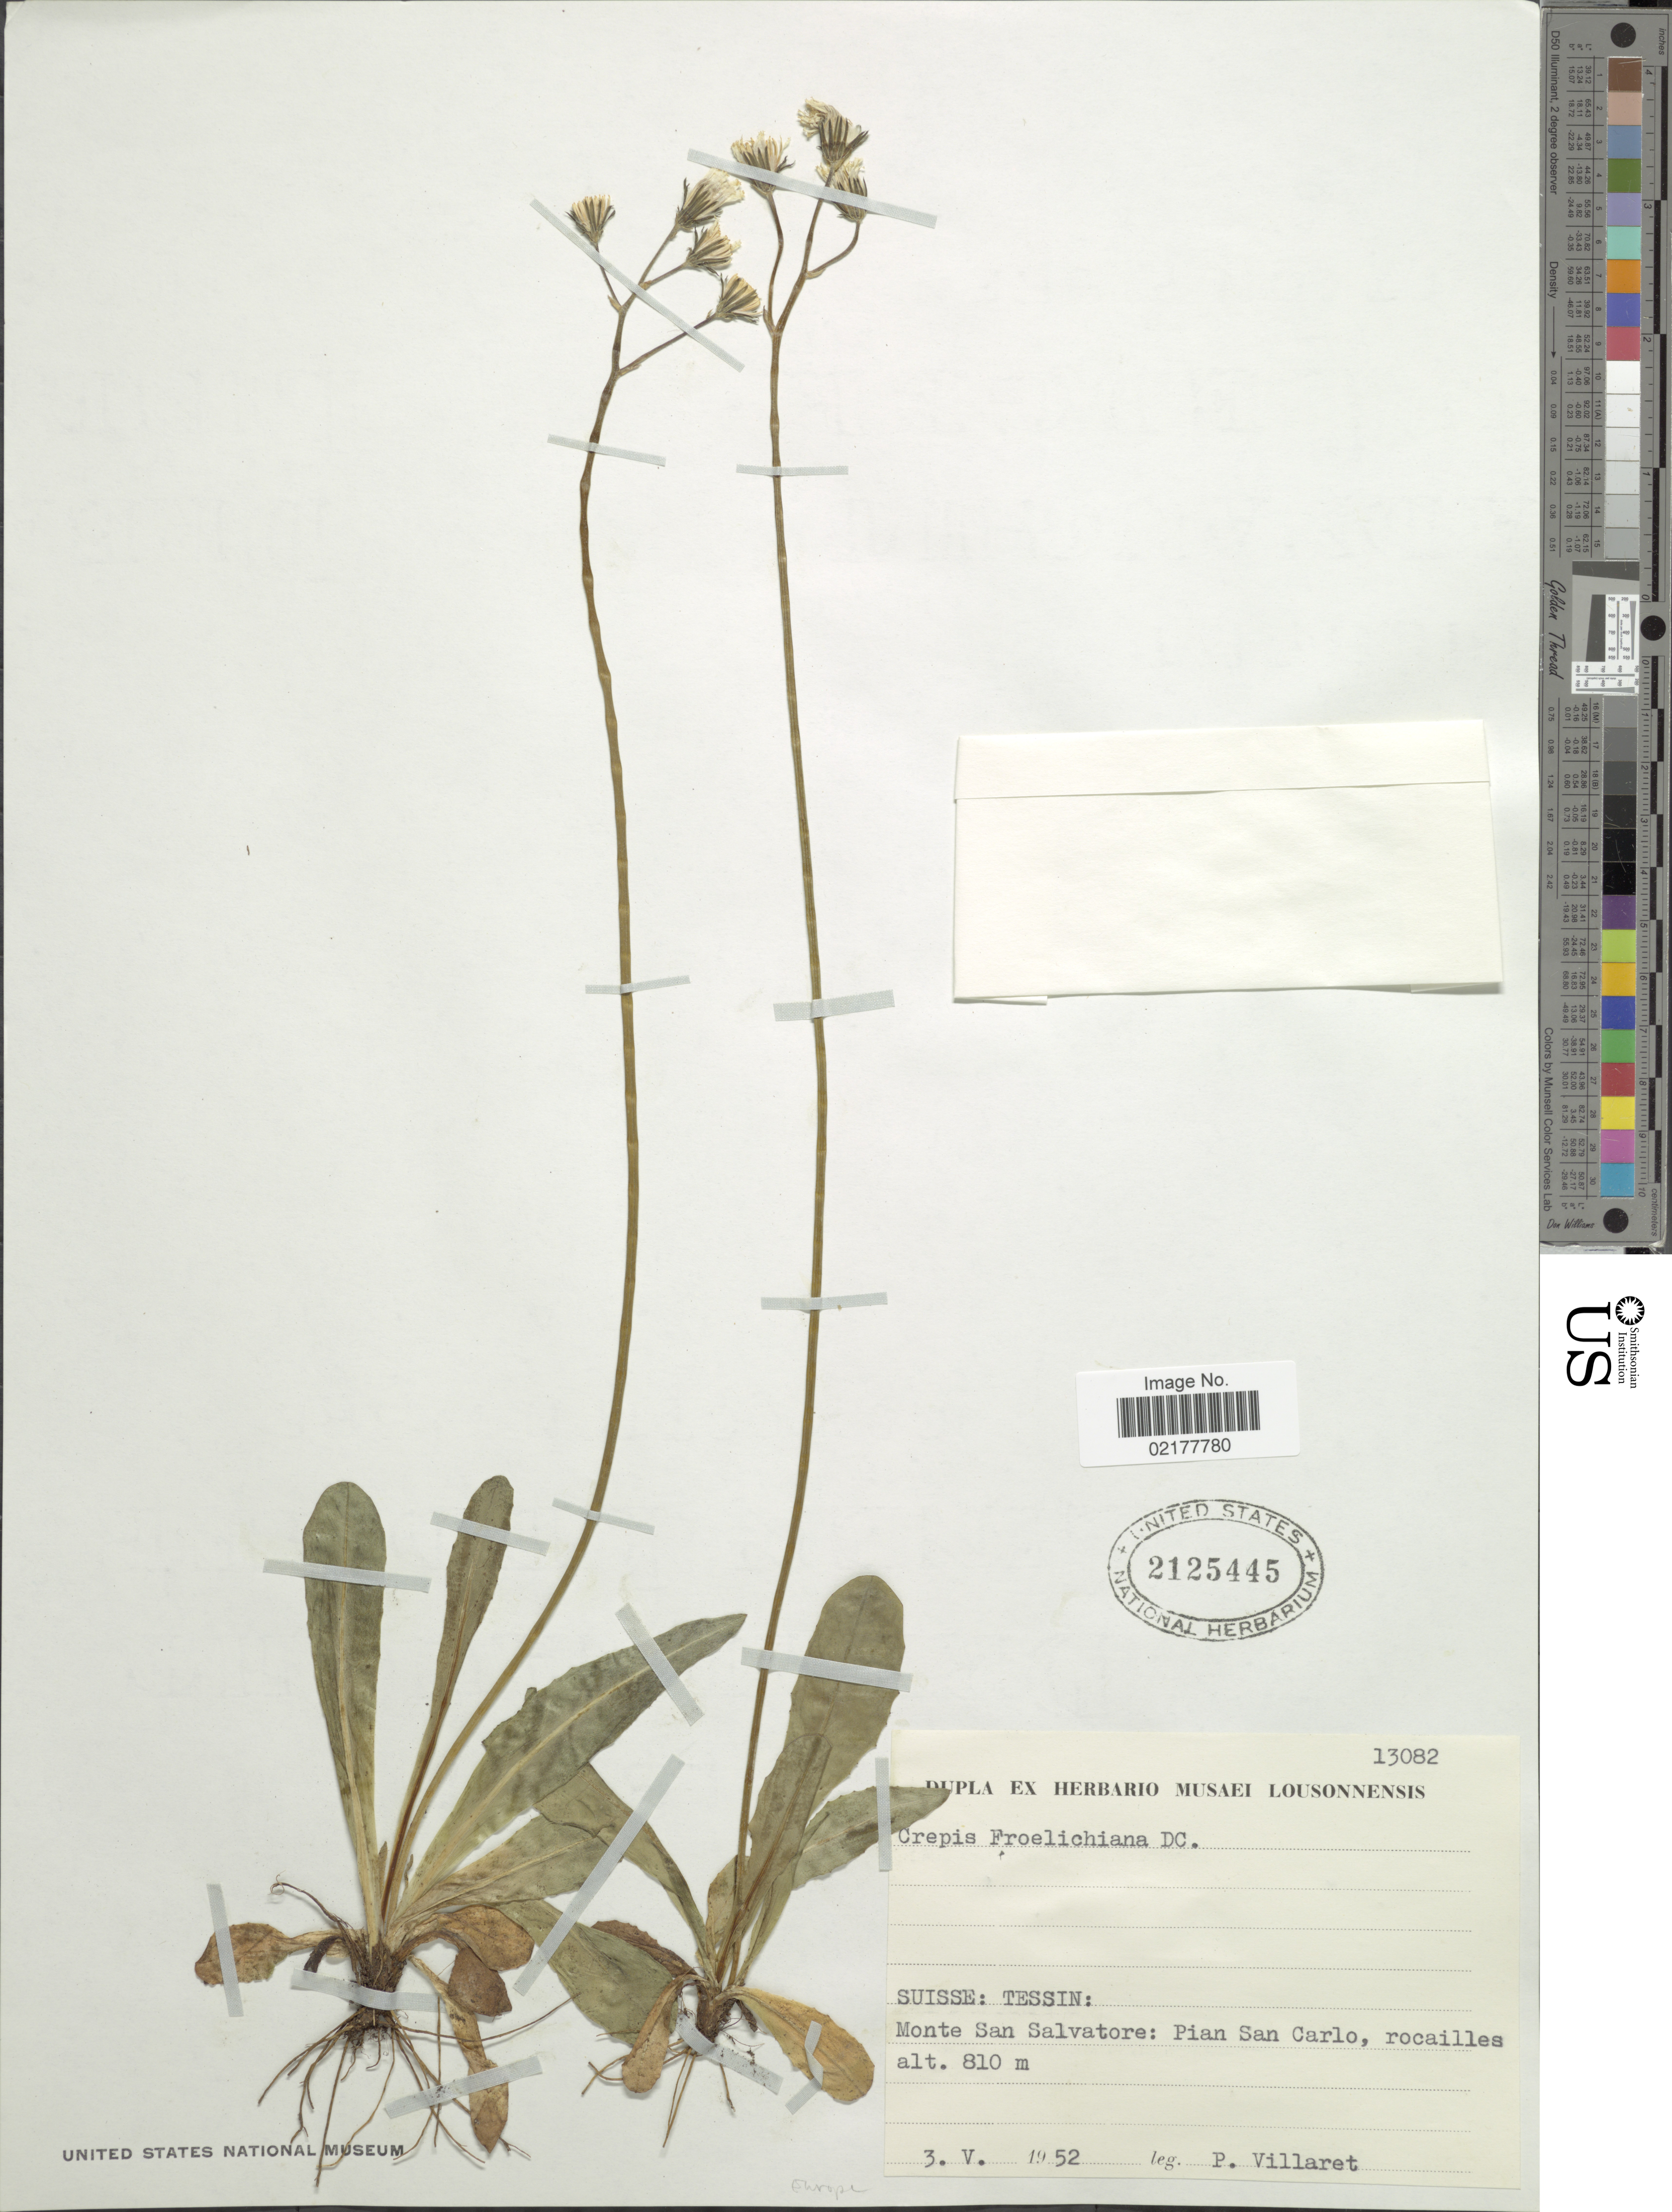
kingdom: Plantae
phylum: Tracheophyta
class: Magnoliopsida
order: Asterales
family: Asteraceae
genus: Crepis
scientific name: Crepis froelichiana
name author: Froel.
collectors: P. Villaret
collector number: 13082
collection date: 1952-05-03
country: Switzerland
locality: Suisse: Tessin: Monte San Salvatore: Pian San Carlo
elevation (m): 810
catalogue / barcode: US 2125445